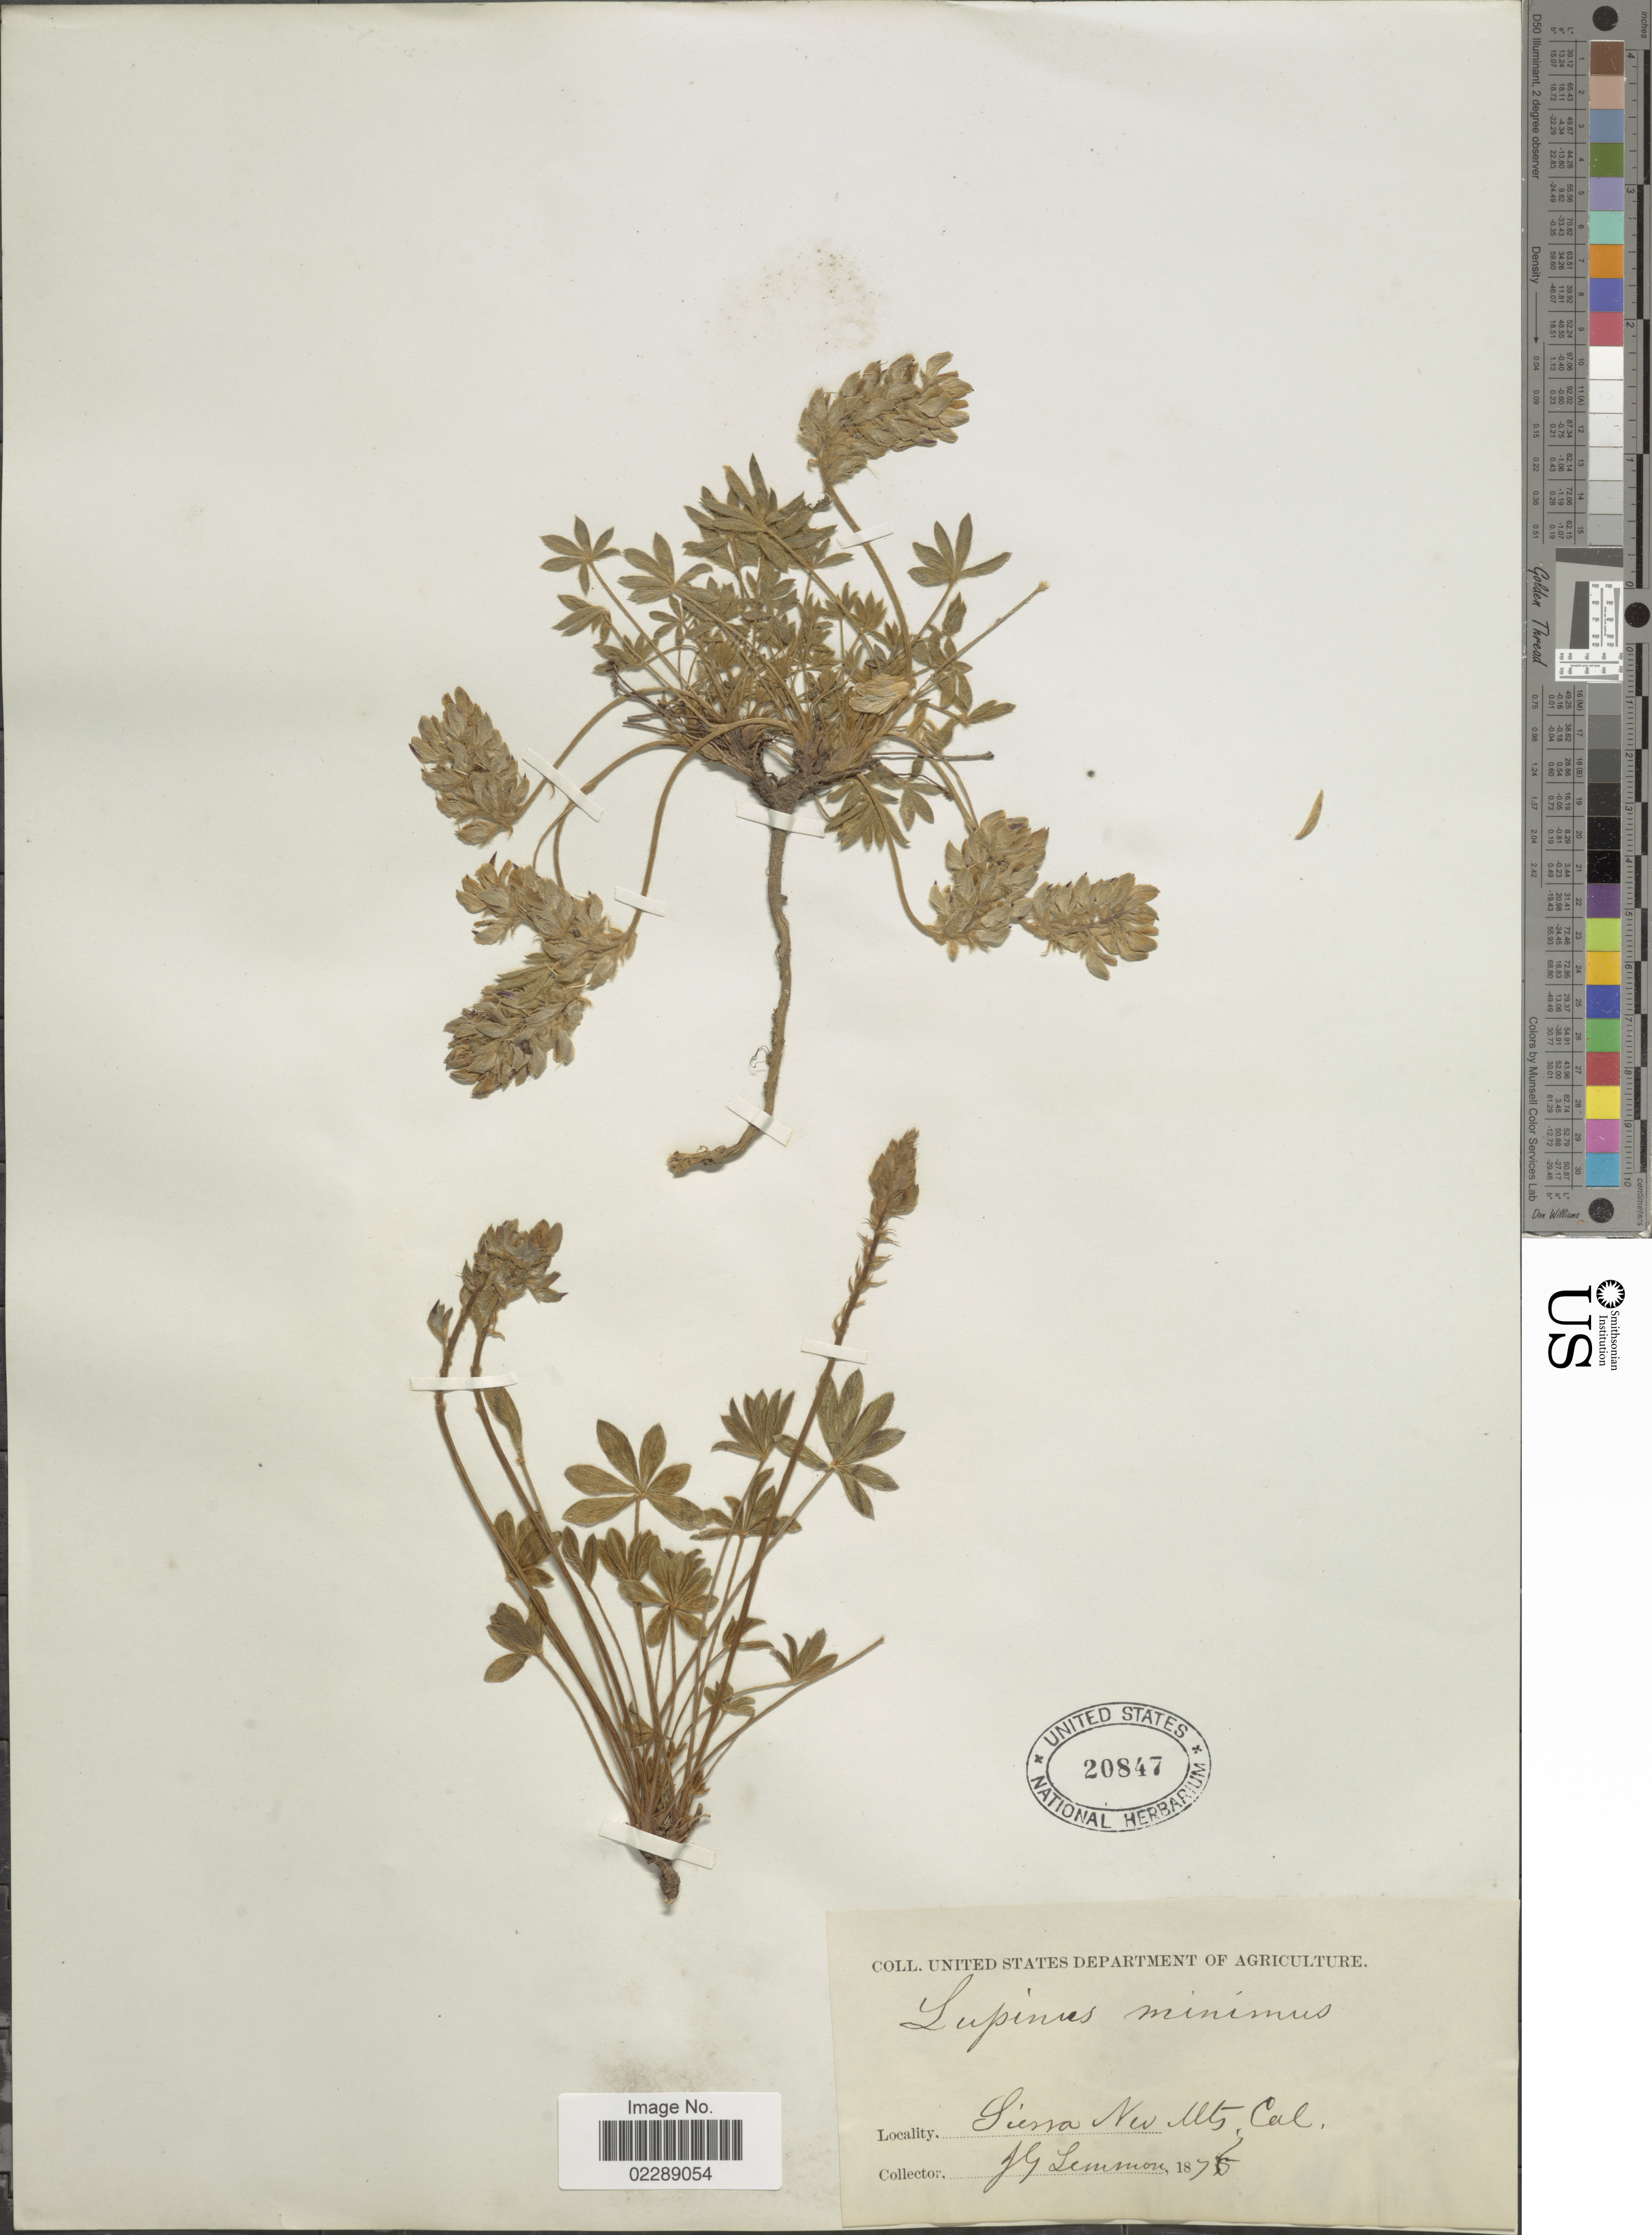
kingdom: Plantae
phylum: Tracheophyta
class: Magnoliopsida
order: Fabales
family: Fabaceae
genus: Lupinus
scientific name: Lupinus sellulus var. lobbii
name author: (A. Gray ex S. Watson) B.J. Cox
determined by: Strong, Mark T., (BOT), Smithsonian Institution - National Museum of Natural History (UNITED STATES)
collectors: J. Lemmon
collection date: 1875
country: United States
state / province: California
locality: Sierra Nev Mts.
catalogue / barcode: US 20847